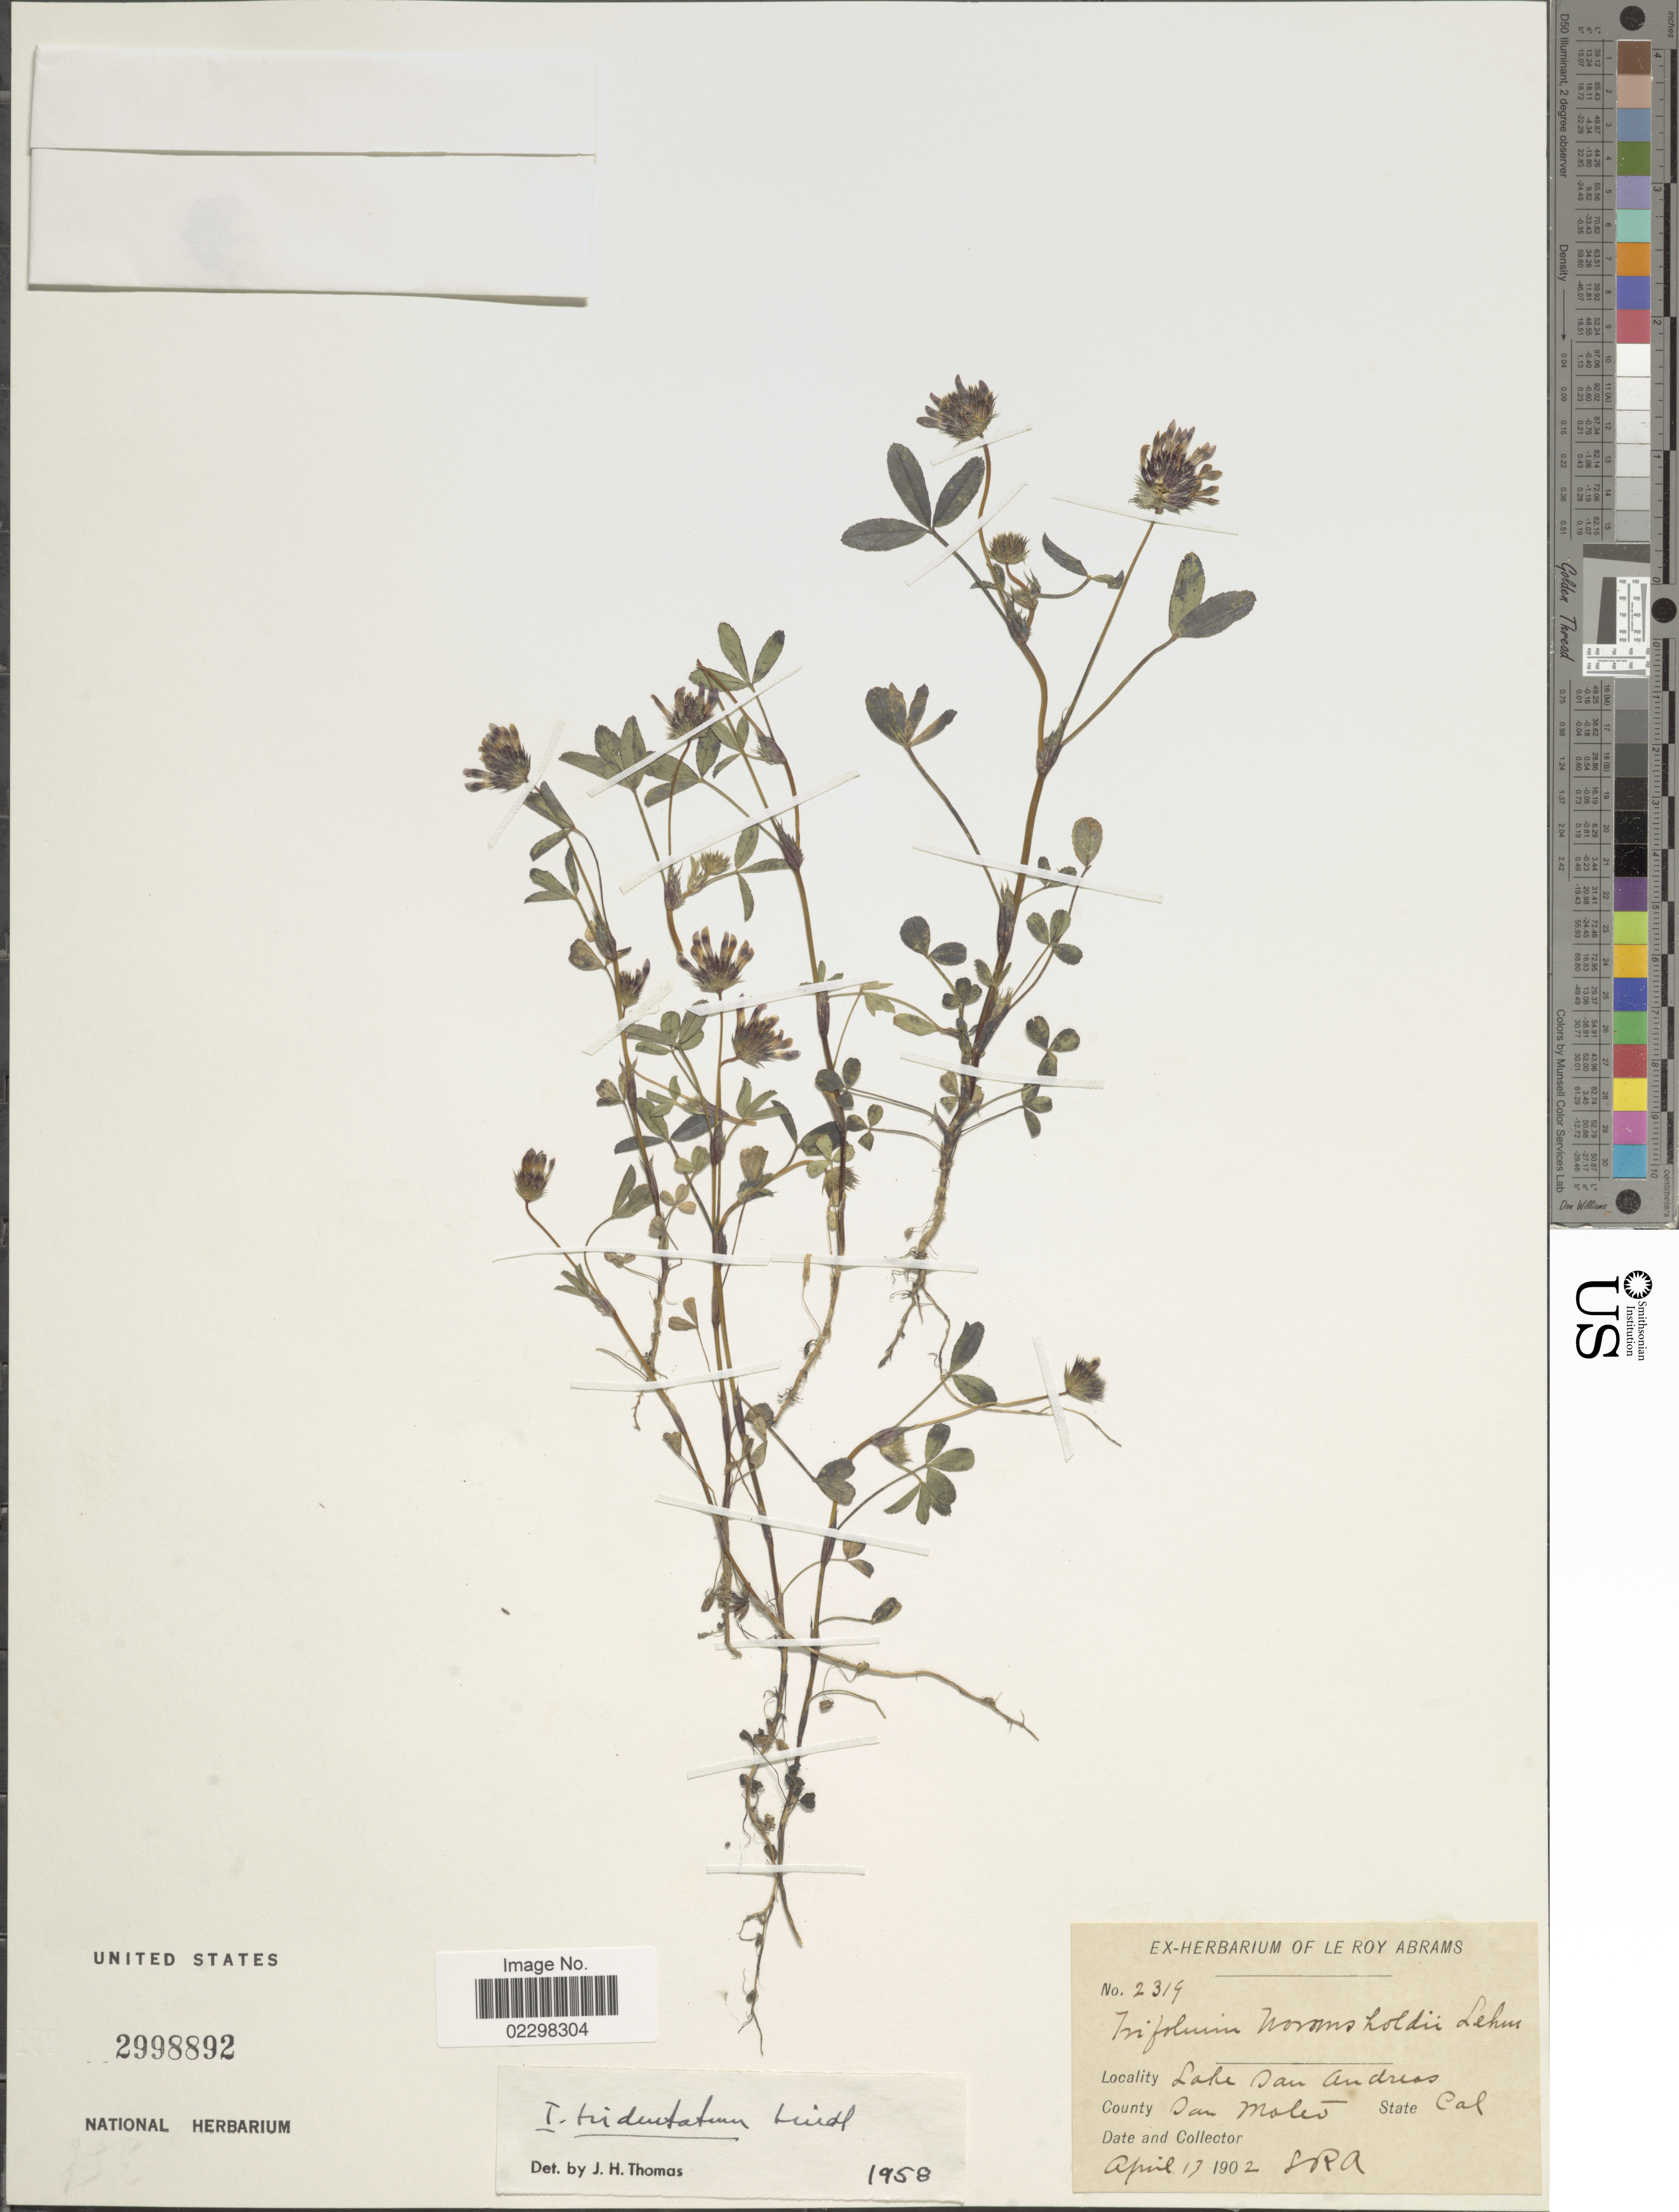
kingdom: Plantae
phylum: Tracheophyta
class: Magnoliopsida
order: Fabales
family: Fabaceae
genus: Trifolium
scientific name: Trifolium tridentatum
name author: Lindl.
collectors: L. Abrams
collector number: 2319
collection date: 1902-04-13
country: United States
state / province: California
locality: Lake San Andreas, San Mateo State Cal.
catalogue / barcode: US 2998892